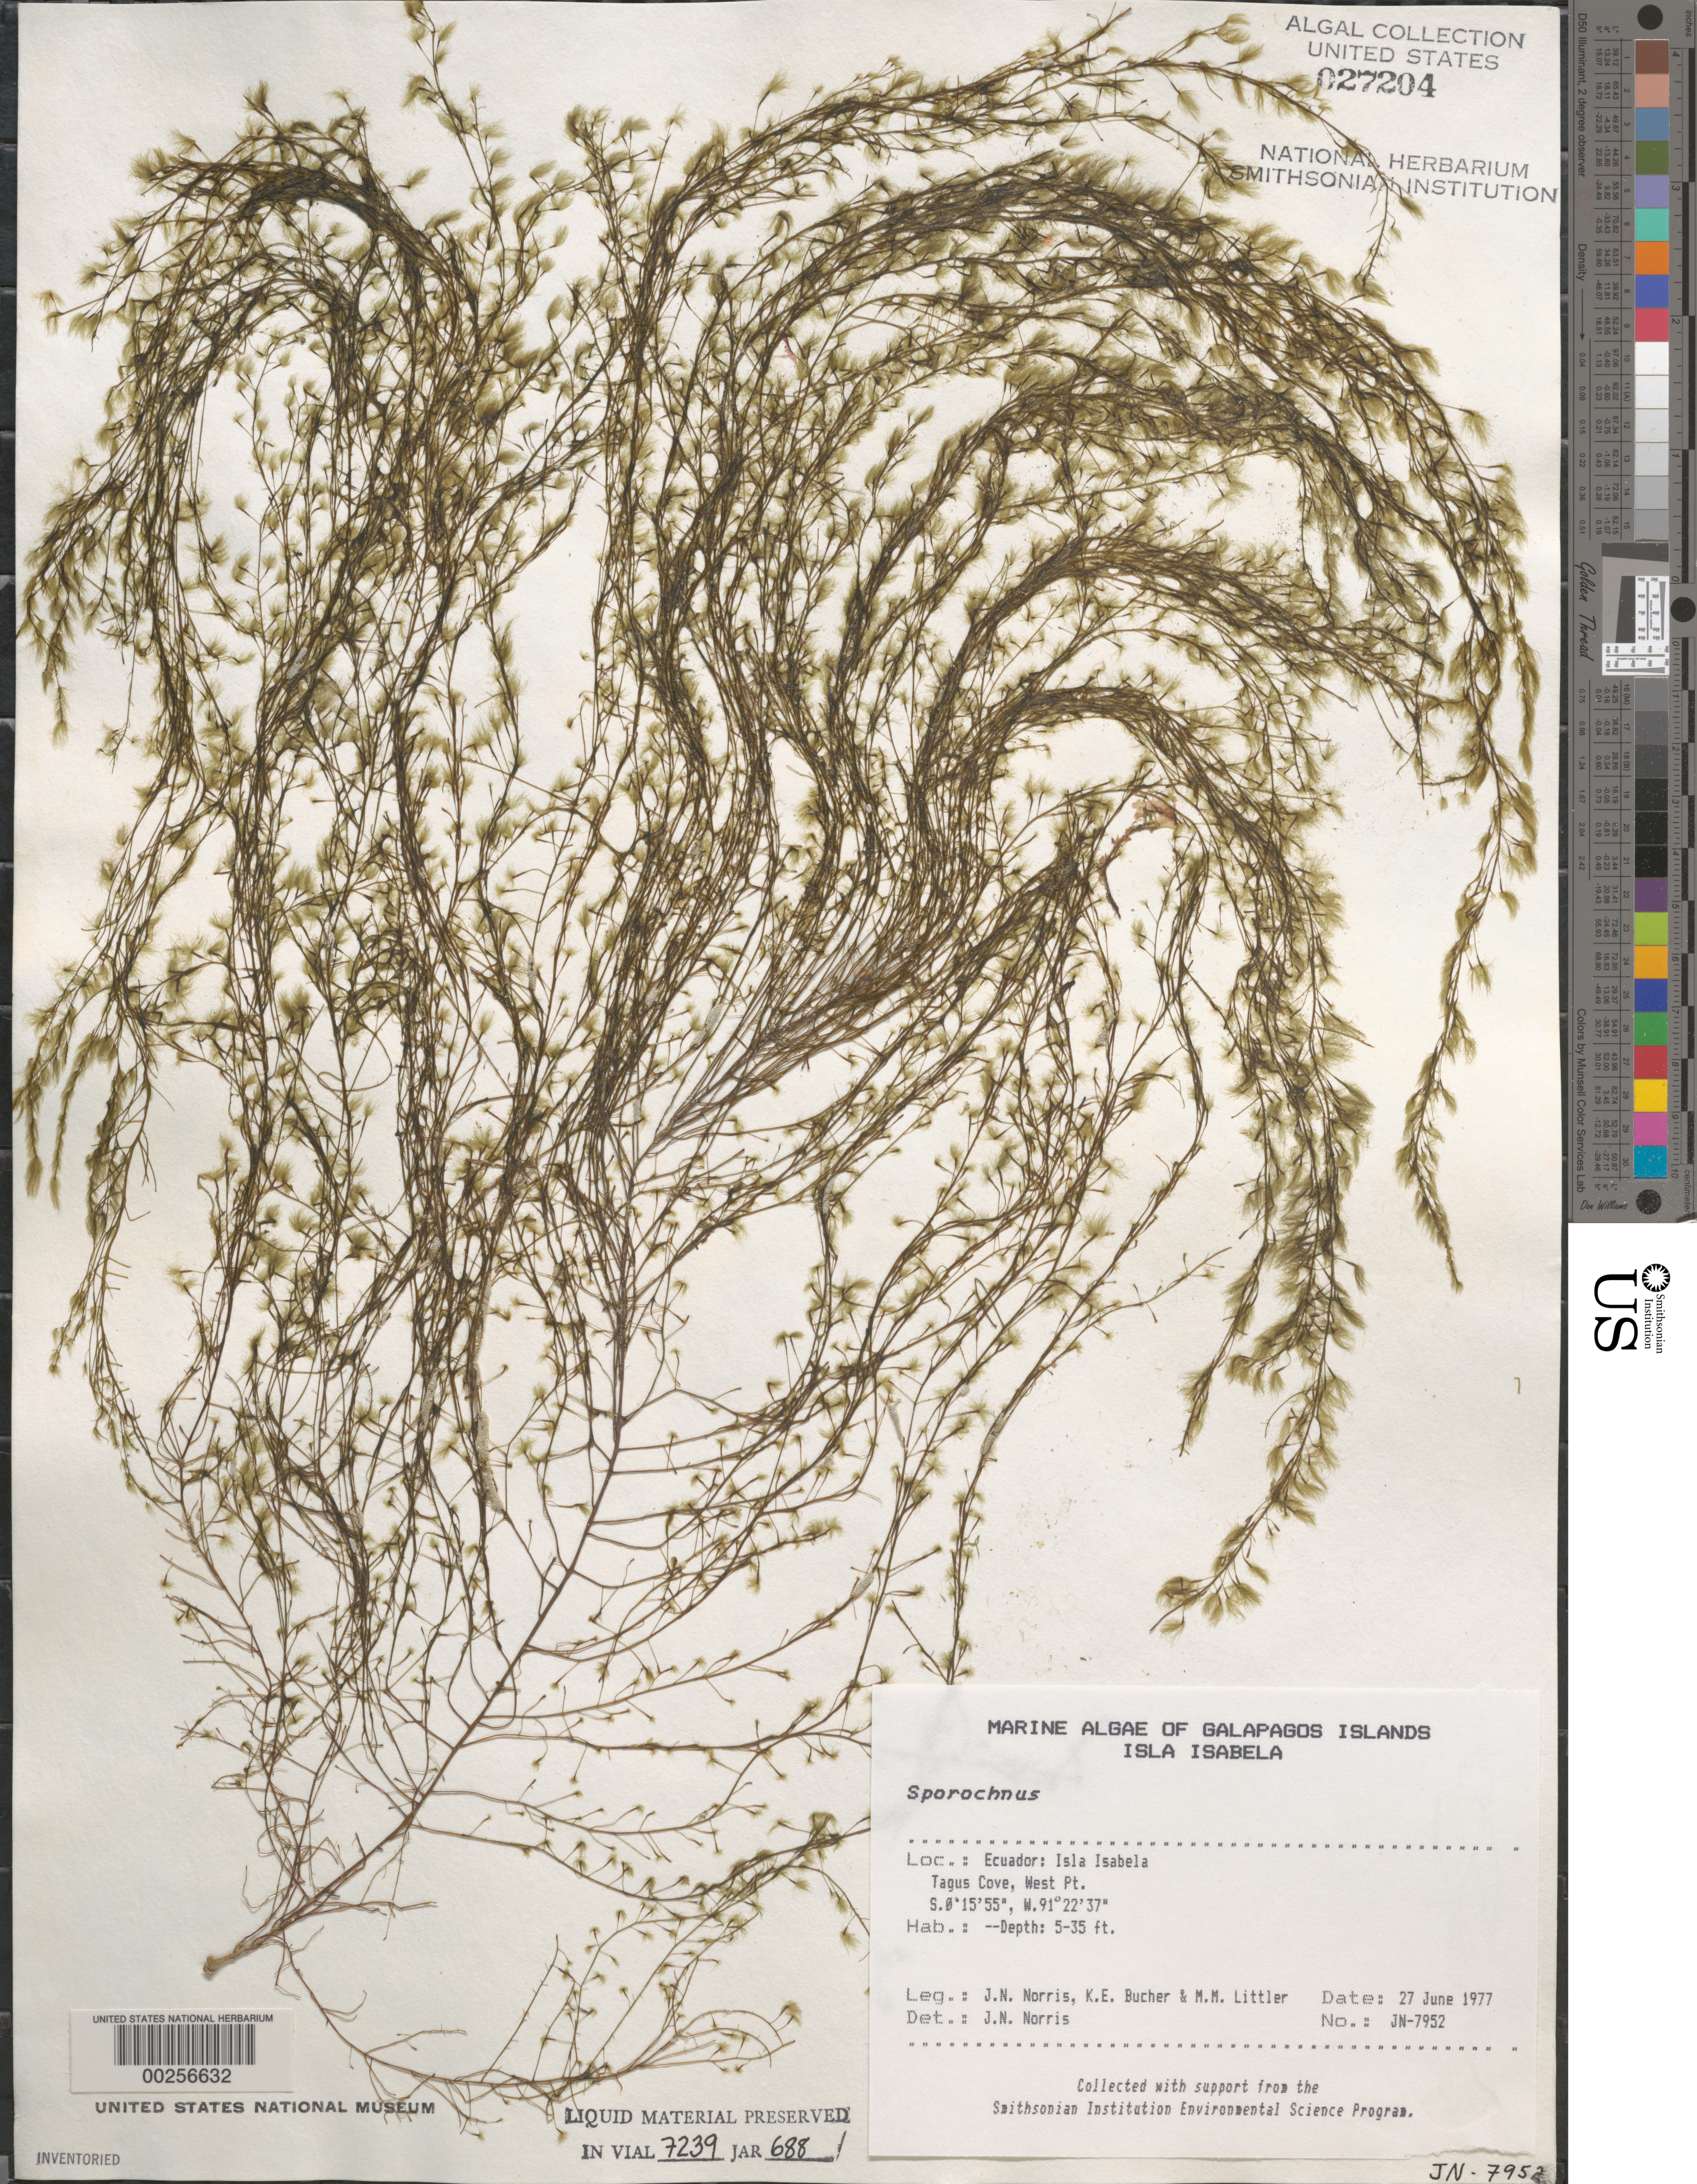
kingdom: Chromista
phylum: Ochrophyta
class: Phaeophyceae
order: Sporochnales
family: Sporochnaceae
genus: Sporochnus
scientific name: Sporochnus sp.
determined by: Norris, James N.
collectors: J. N. Norris, K. E. Bucher & M. M. Littler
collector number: JN-7952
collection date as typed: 27 Jun 1977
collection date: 1977-06-27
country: Ecuador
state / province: Colón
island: Isabela [Albemarle]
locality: Tagus Cove, West Point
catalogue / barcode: US 27204